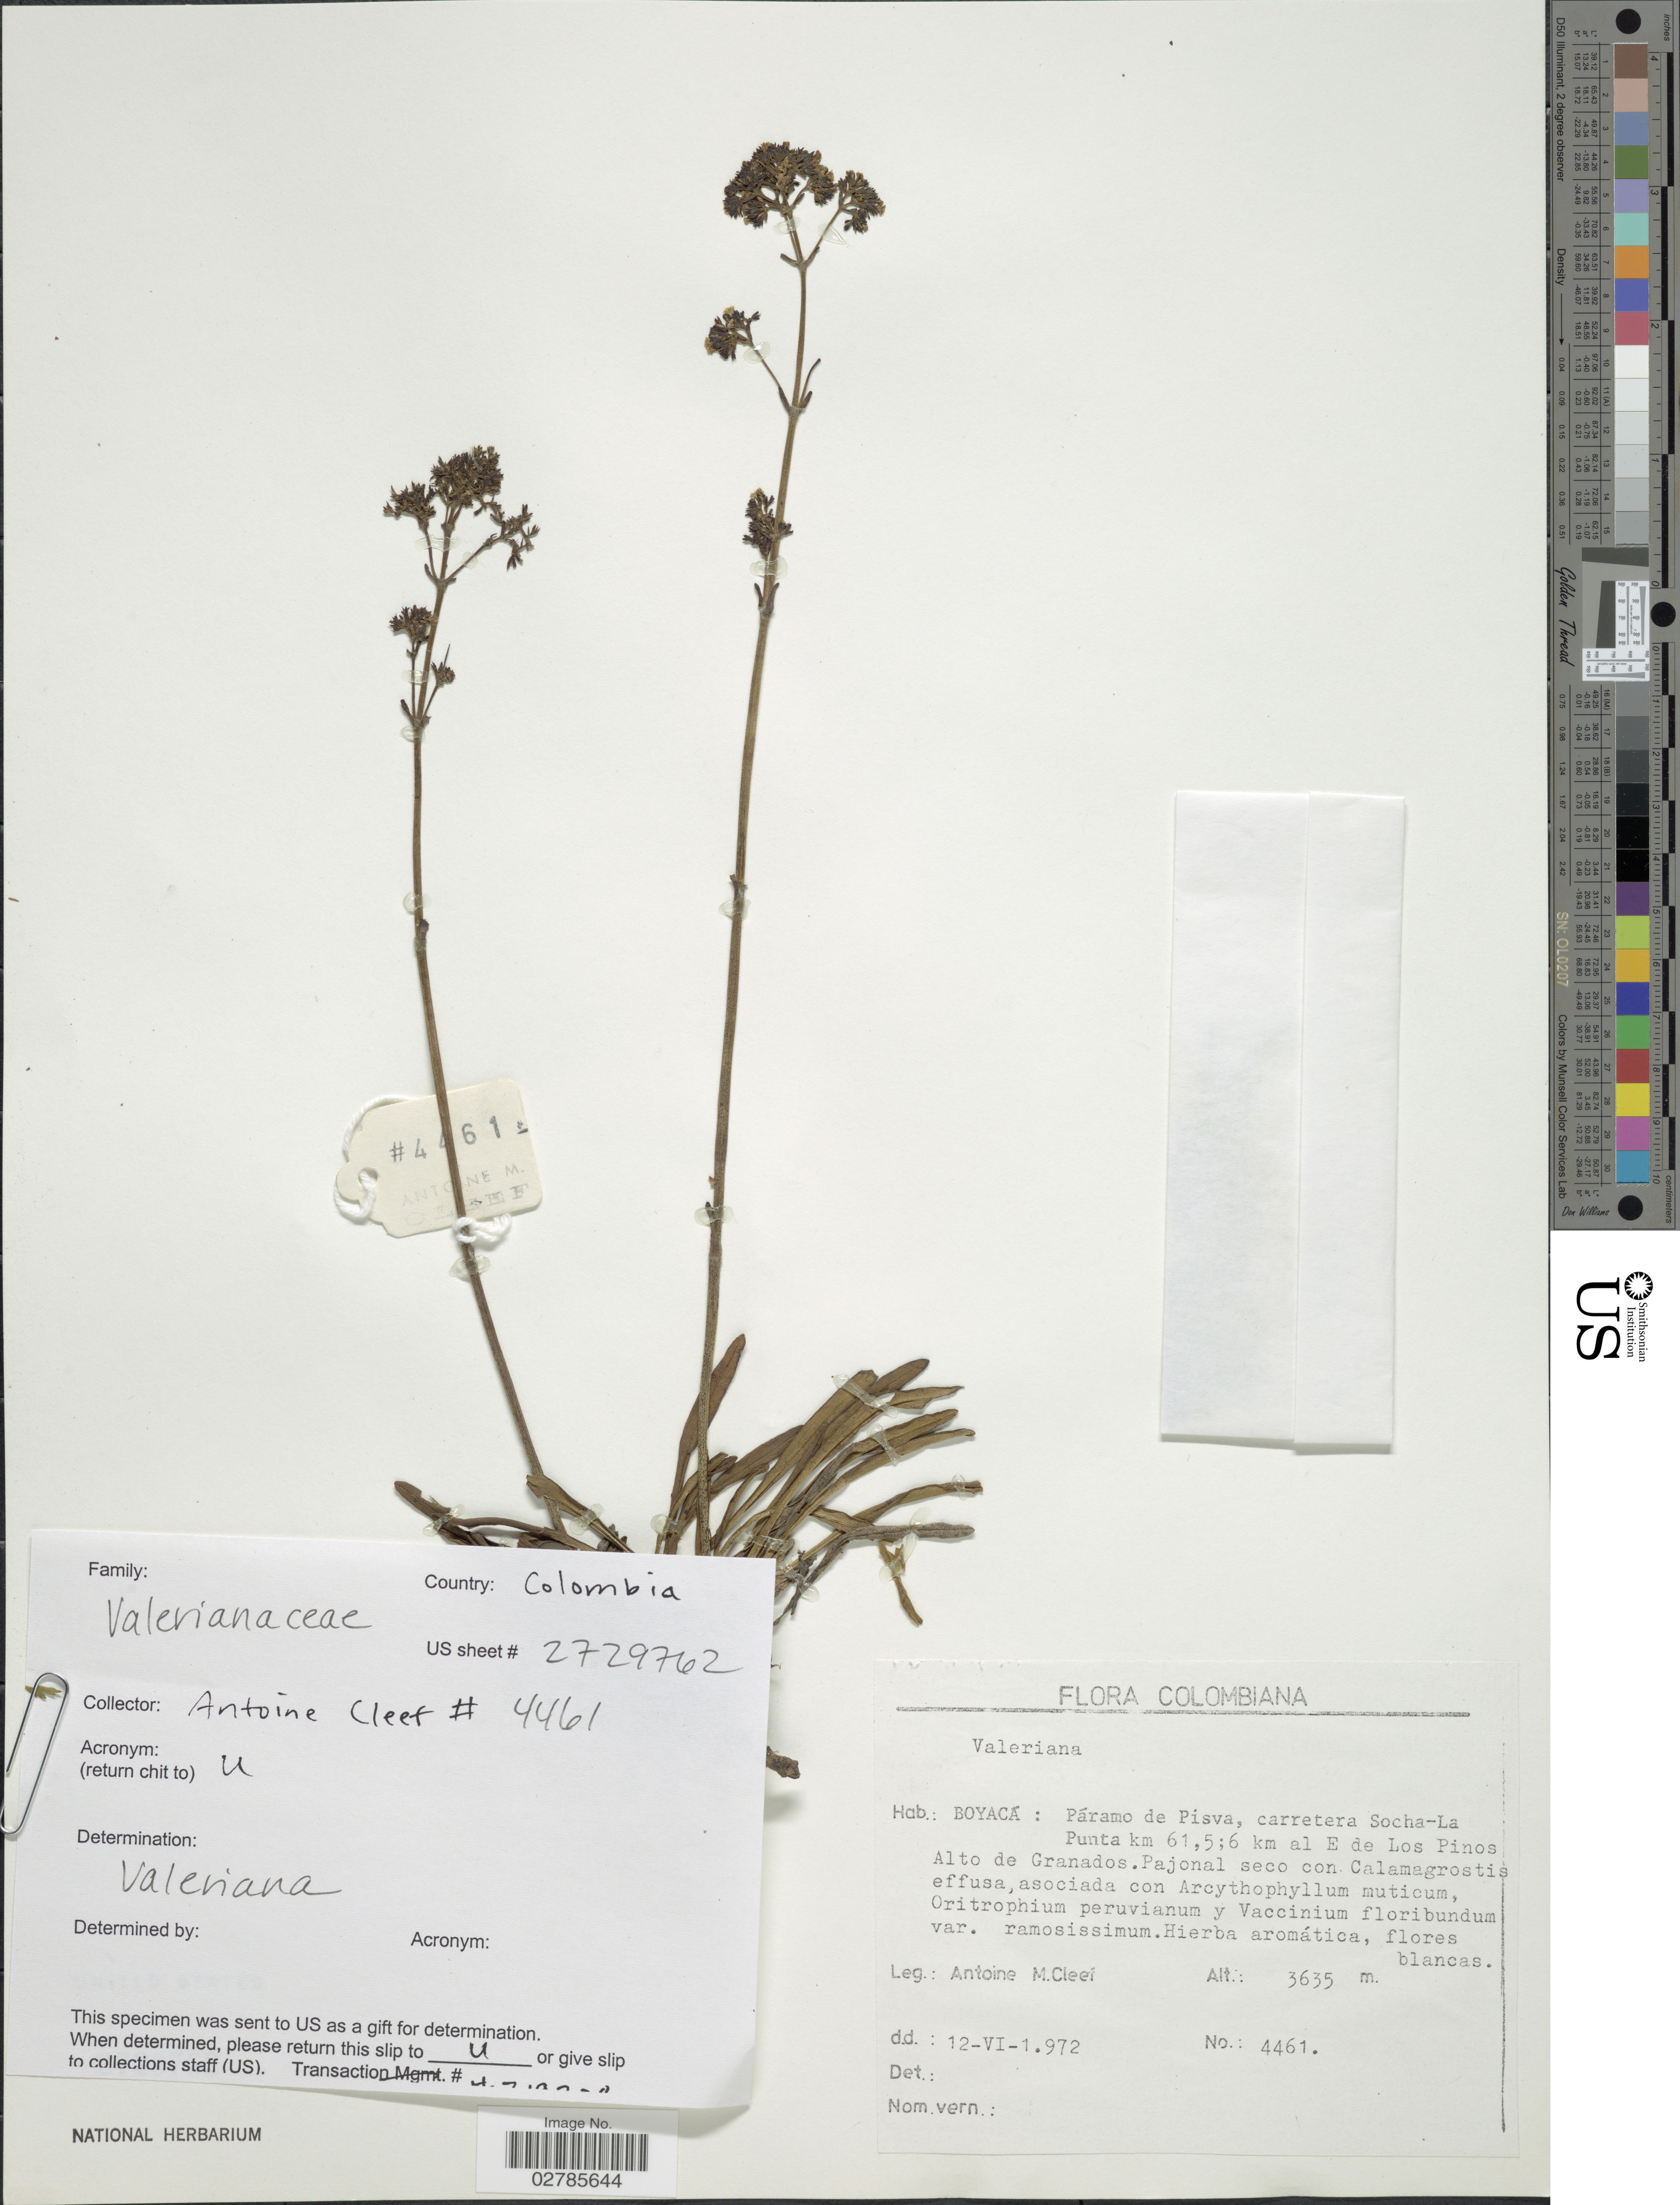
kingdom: Plantae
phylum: Tracheophyta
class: Magnoliopsida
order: Dipsacales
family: Caprifoliaceae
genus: Valeriana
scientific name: Valeriana sp.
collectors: A. M. Cleef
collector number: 4461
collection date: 1972-06-12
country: Colombia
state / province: Boyacá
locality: Páramo de Pisva, carretera Socha-La Punta km 61, 5;6 km al E de Los Pinos Alto de Granados.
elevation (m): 3635